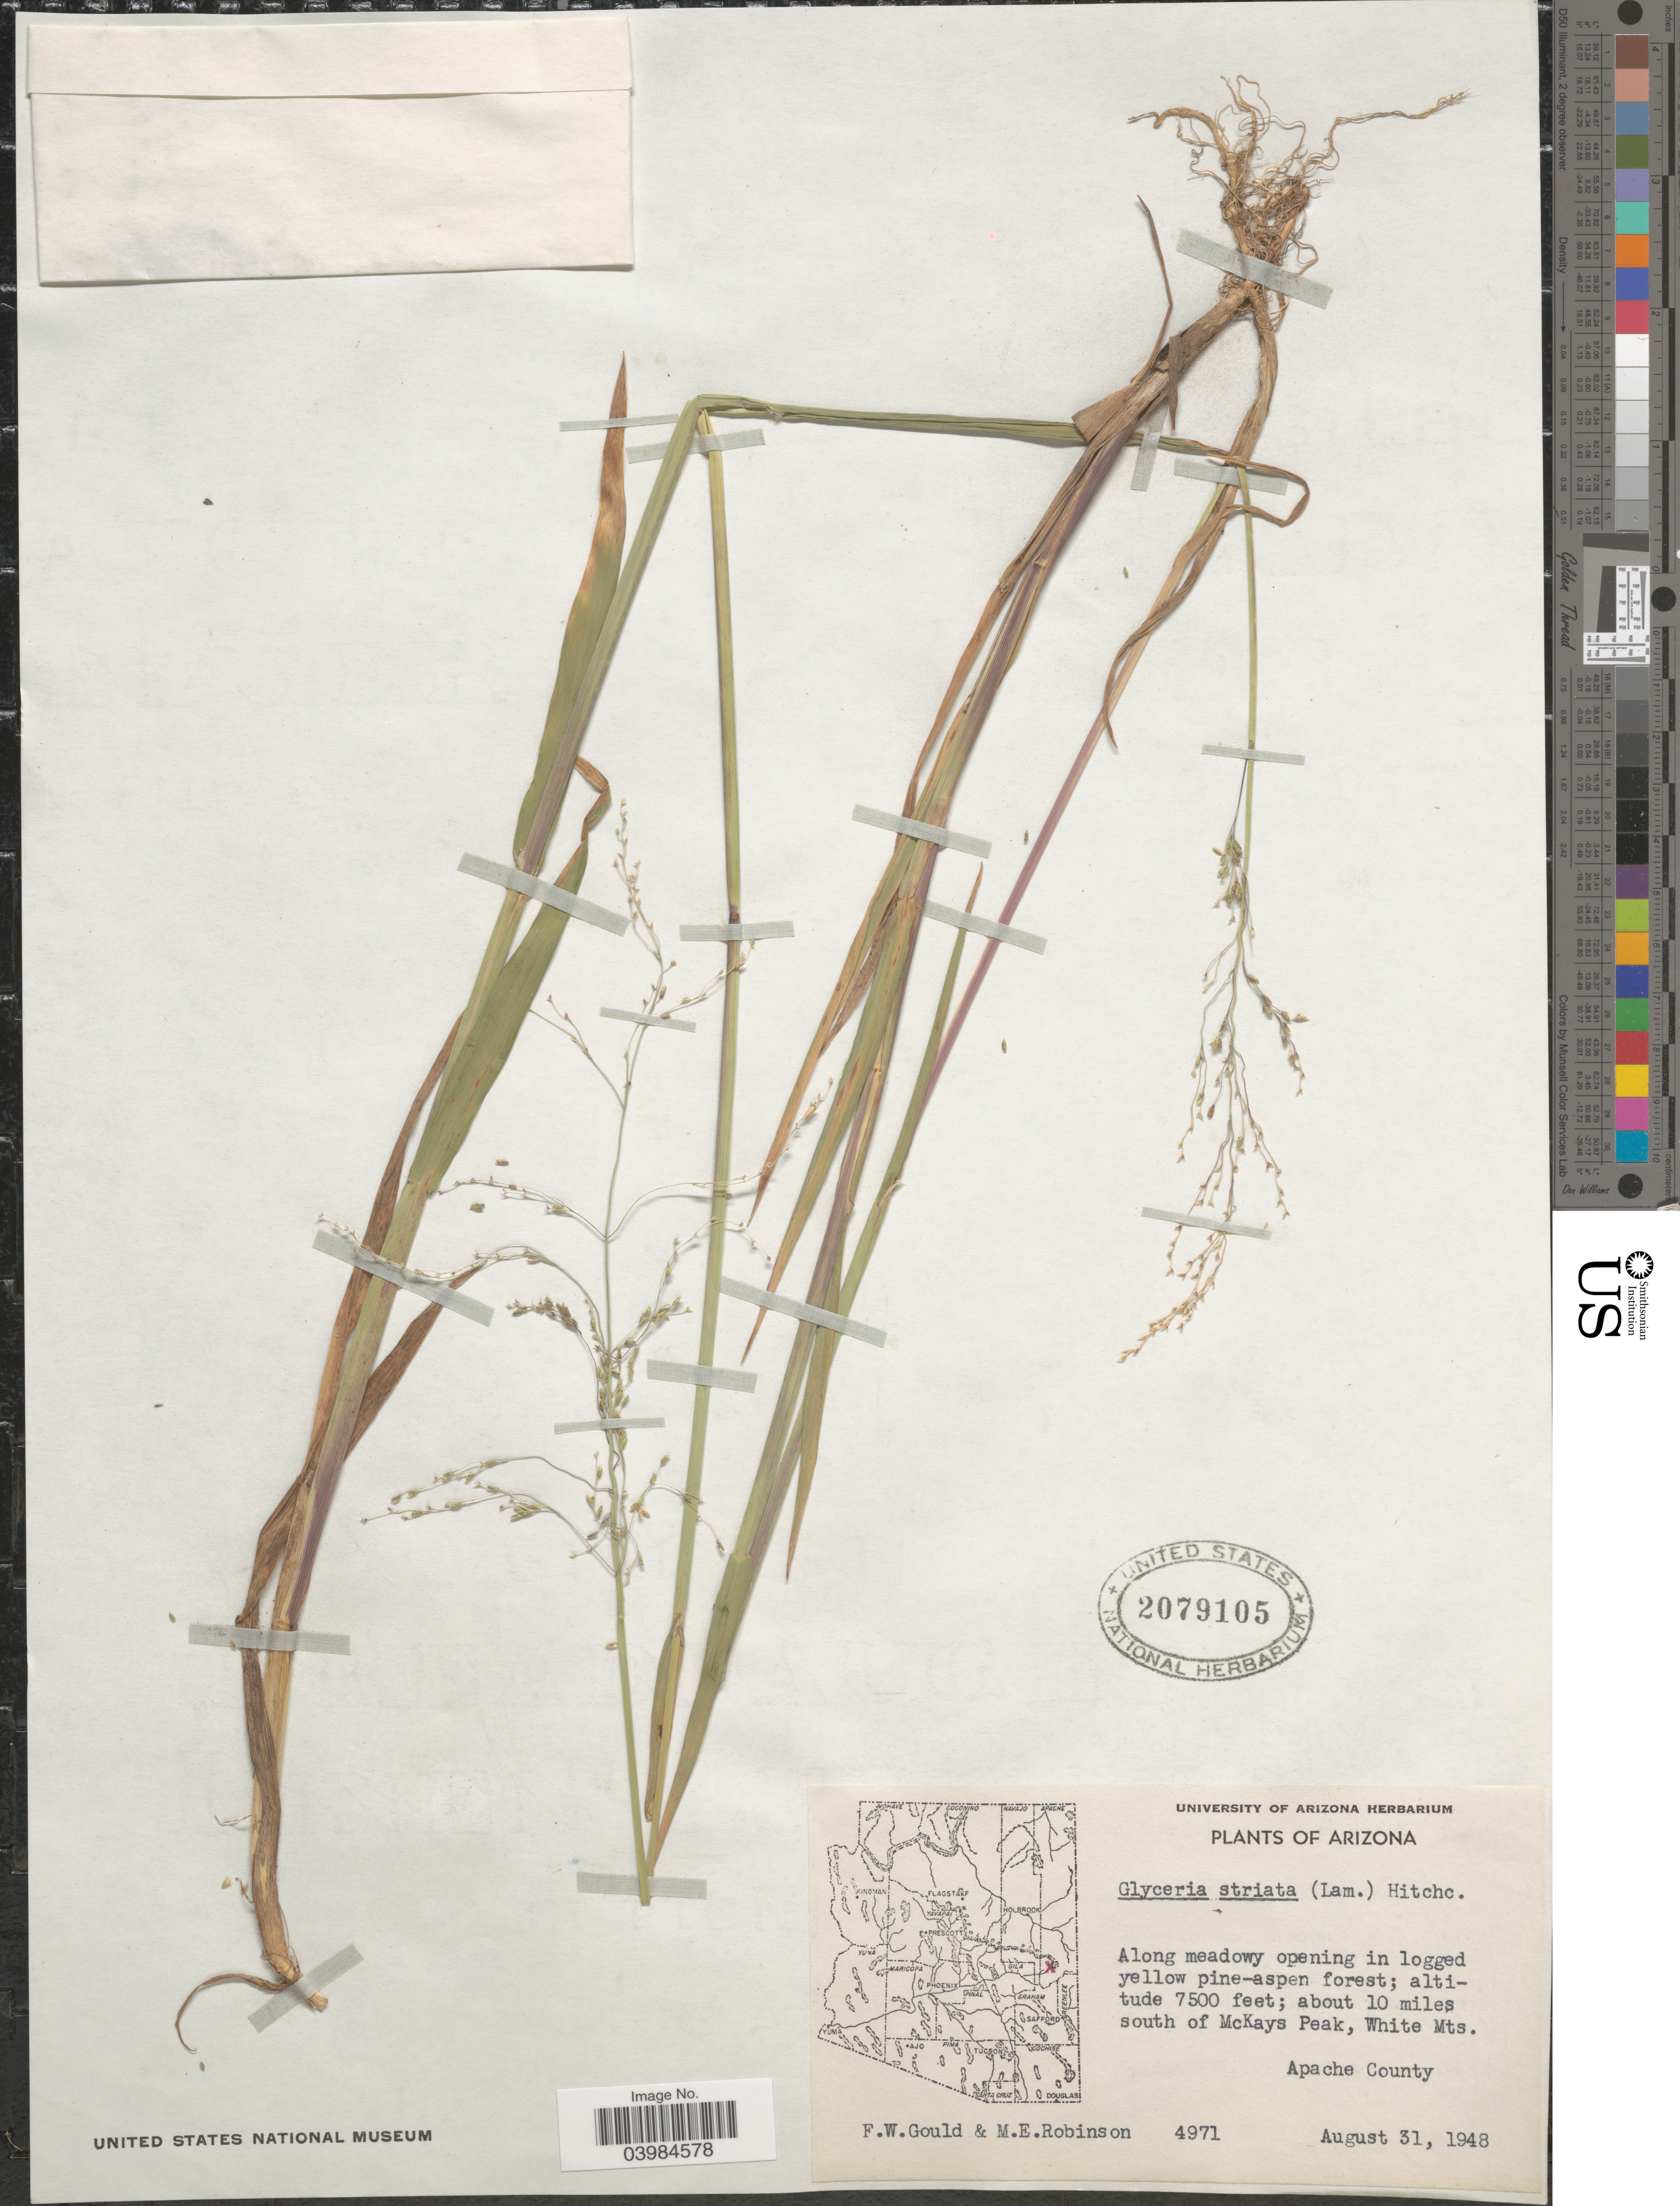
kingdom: Plantae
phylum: Tracheophyta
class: Liliopsida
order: Poales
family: Poaceae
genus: Glyceria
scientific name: Glyceria striata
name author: (Lam.) Hitchc.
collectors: F. W. Gould & M. E. Robinson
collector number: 4971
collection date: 1948-08-31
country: United States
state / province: Arizona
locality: Along meadowy opening in logged yellow pine-aspen forest; about 10 miles south of McKays Peak, White Mts. Apache County.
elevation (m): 2286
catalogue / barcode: US 2079105